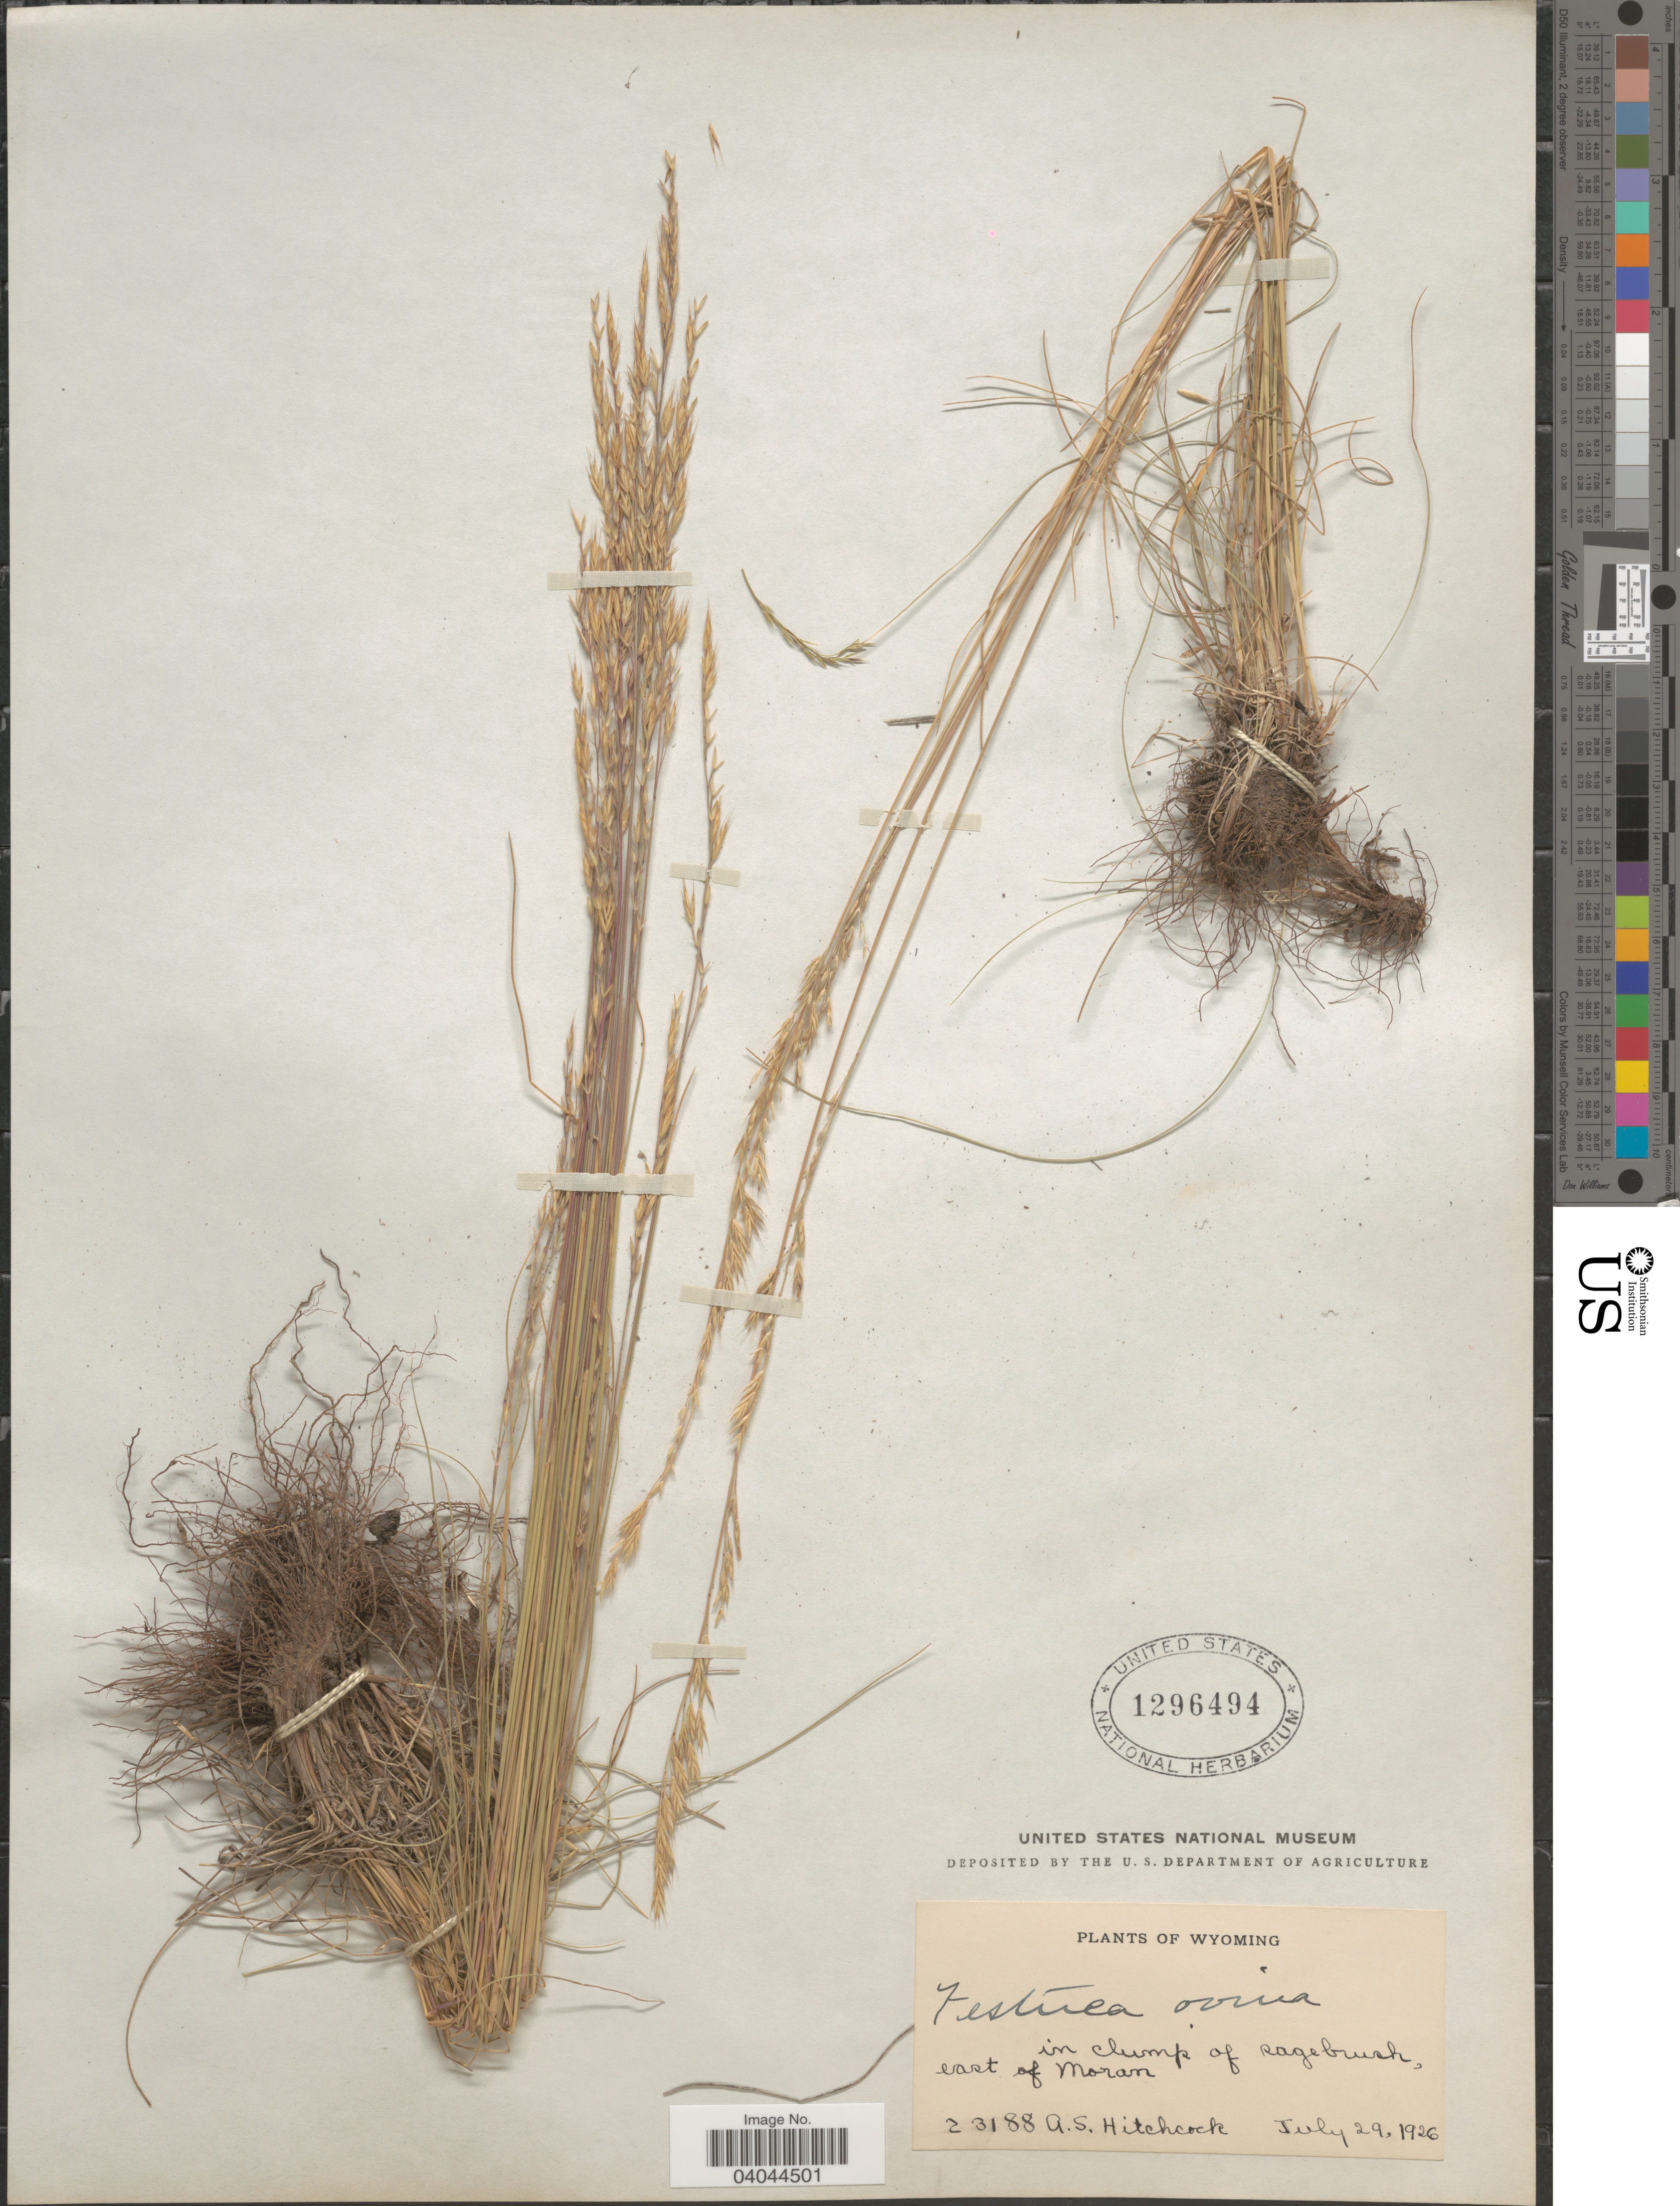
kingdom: Plantae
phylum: Tracheophyta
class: Liliopsida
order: Poales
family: Poaceae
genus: Festuca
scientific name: Festuca ovina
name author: L.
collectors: A. S. Hitchcock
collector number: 23188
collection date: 1926-07-29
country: United States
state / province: Wyoming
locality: In clump of sagebrush, east of Moran.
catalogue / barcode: US 1296494